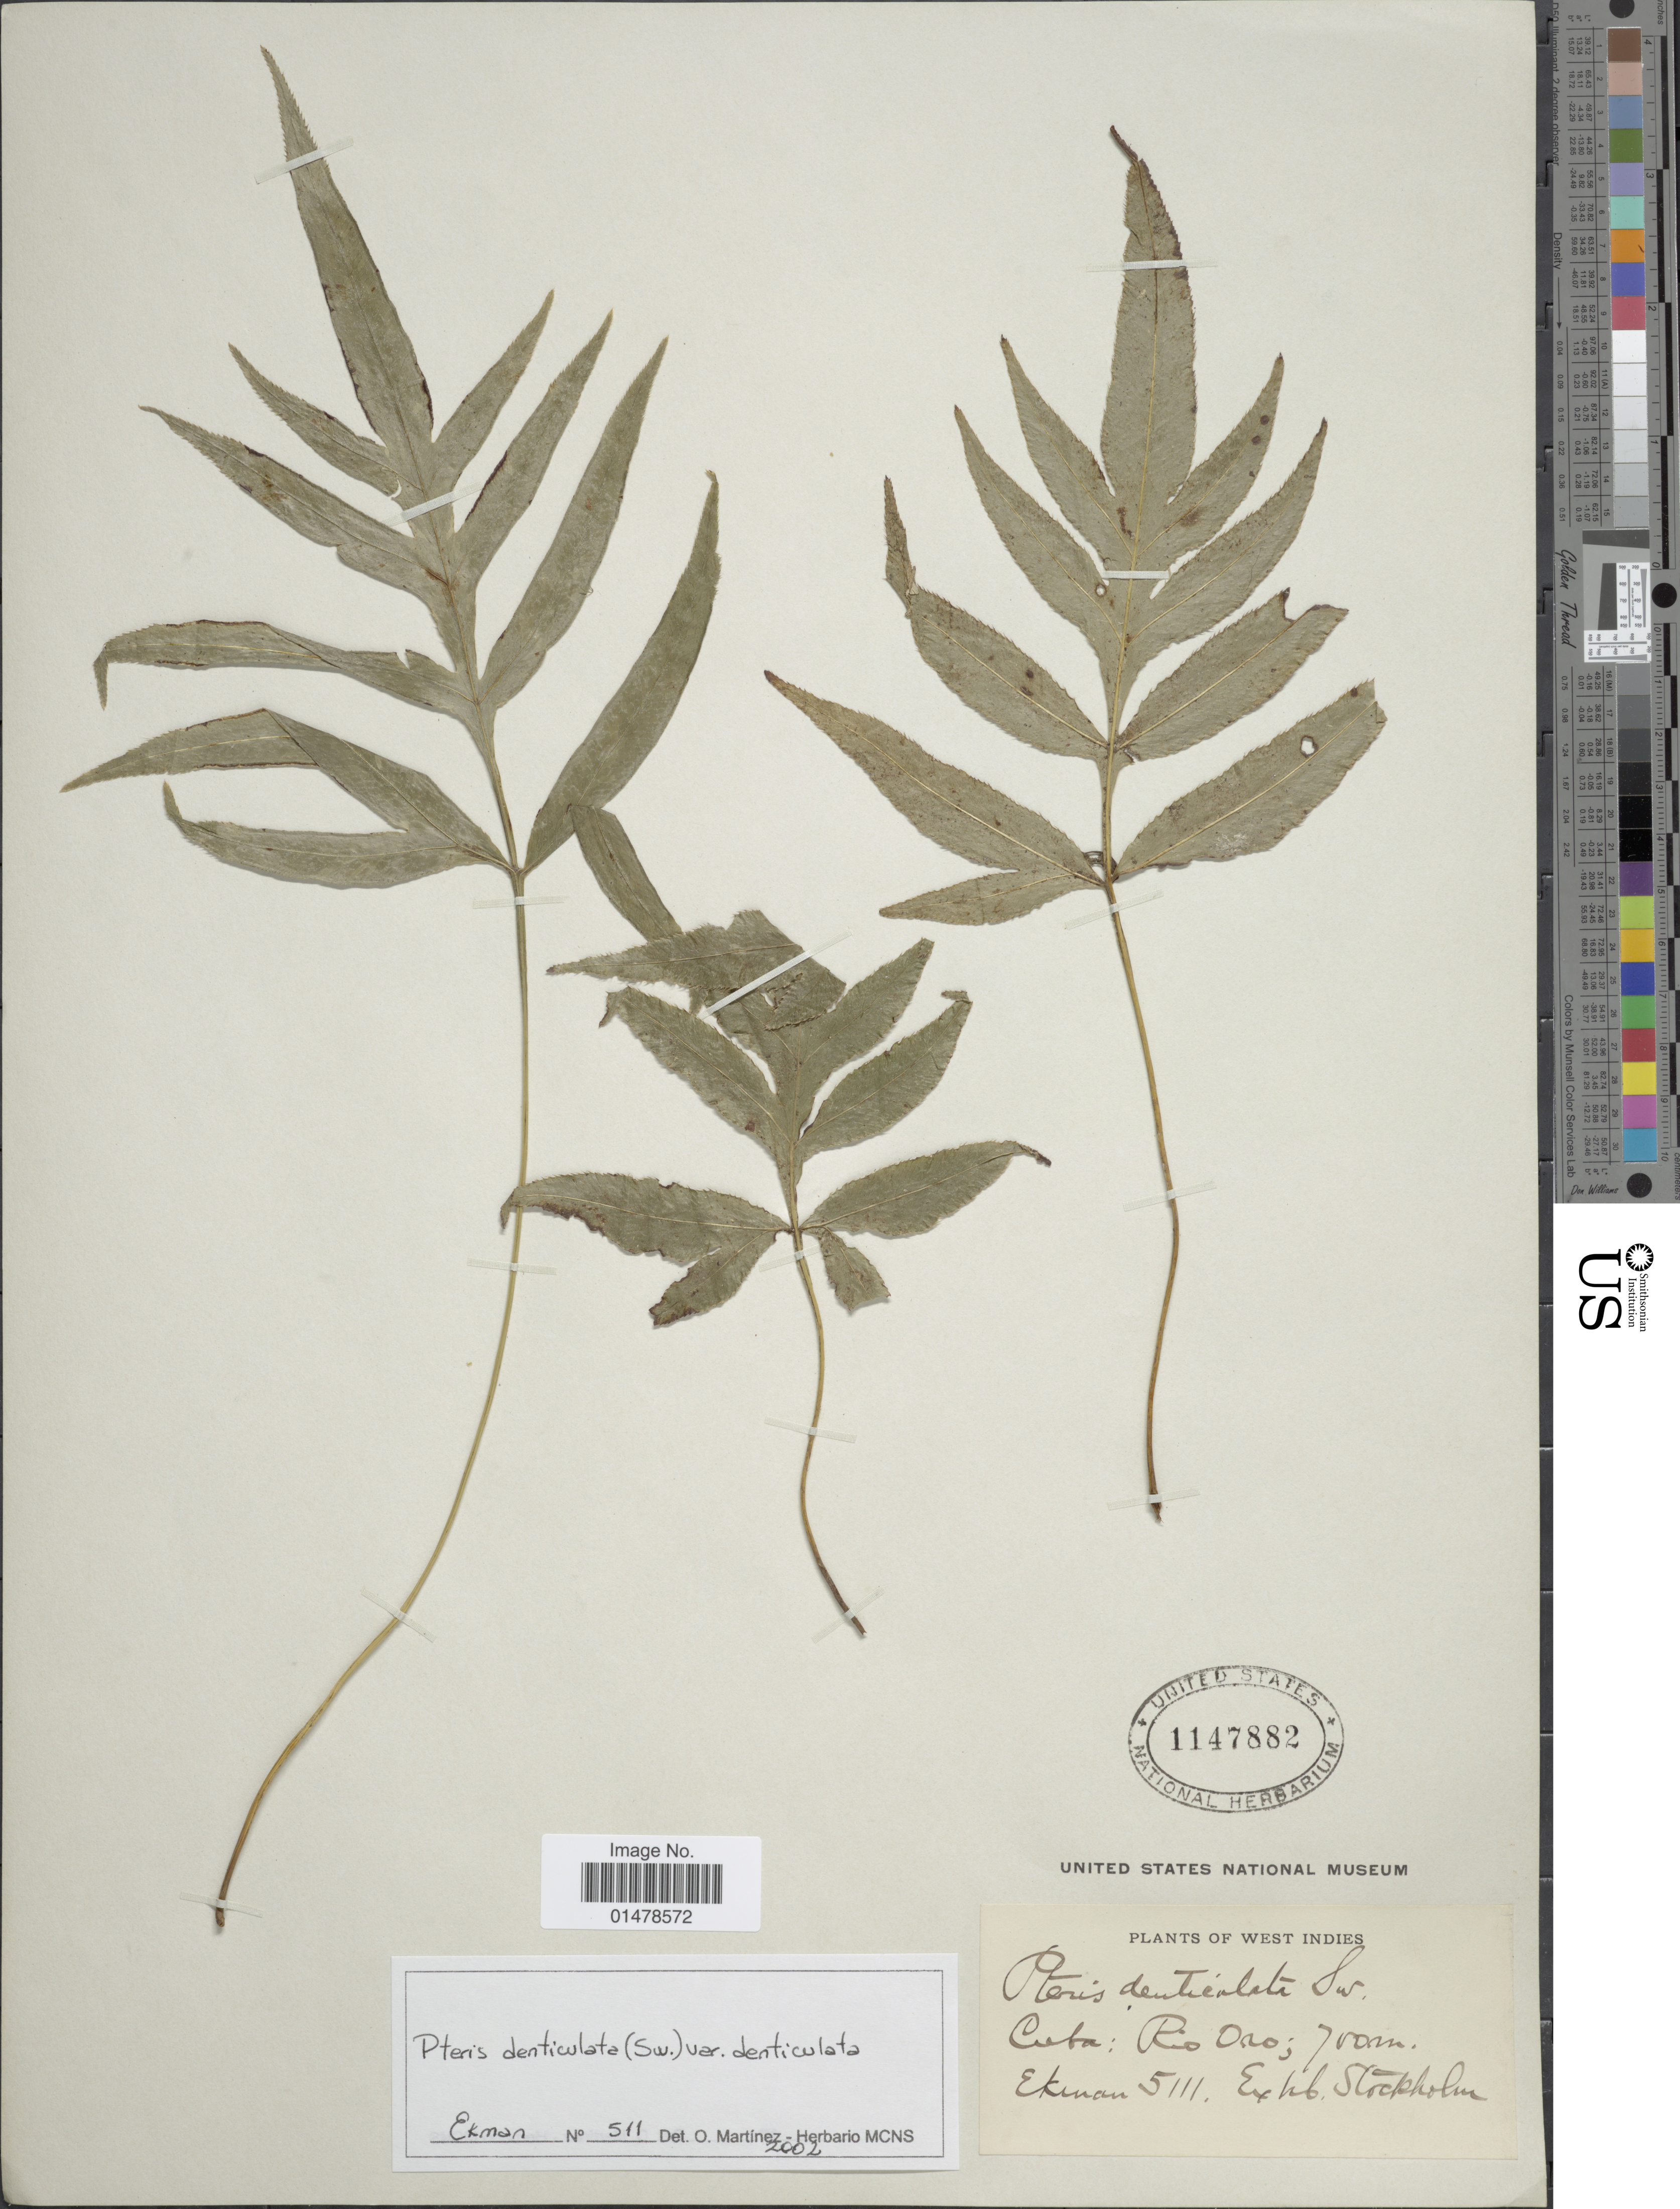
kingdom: Plantae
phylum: Tracheophyta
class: Polypodiopsida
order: Polypodiales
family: Pteridaceae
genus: Pteris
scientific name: Pteris denticulata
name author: Sw.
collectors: -. Ekman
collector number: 5111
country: Cuba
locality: Rio Oro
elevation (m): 700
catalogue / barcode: US 1147882